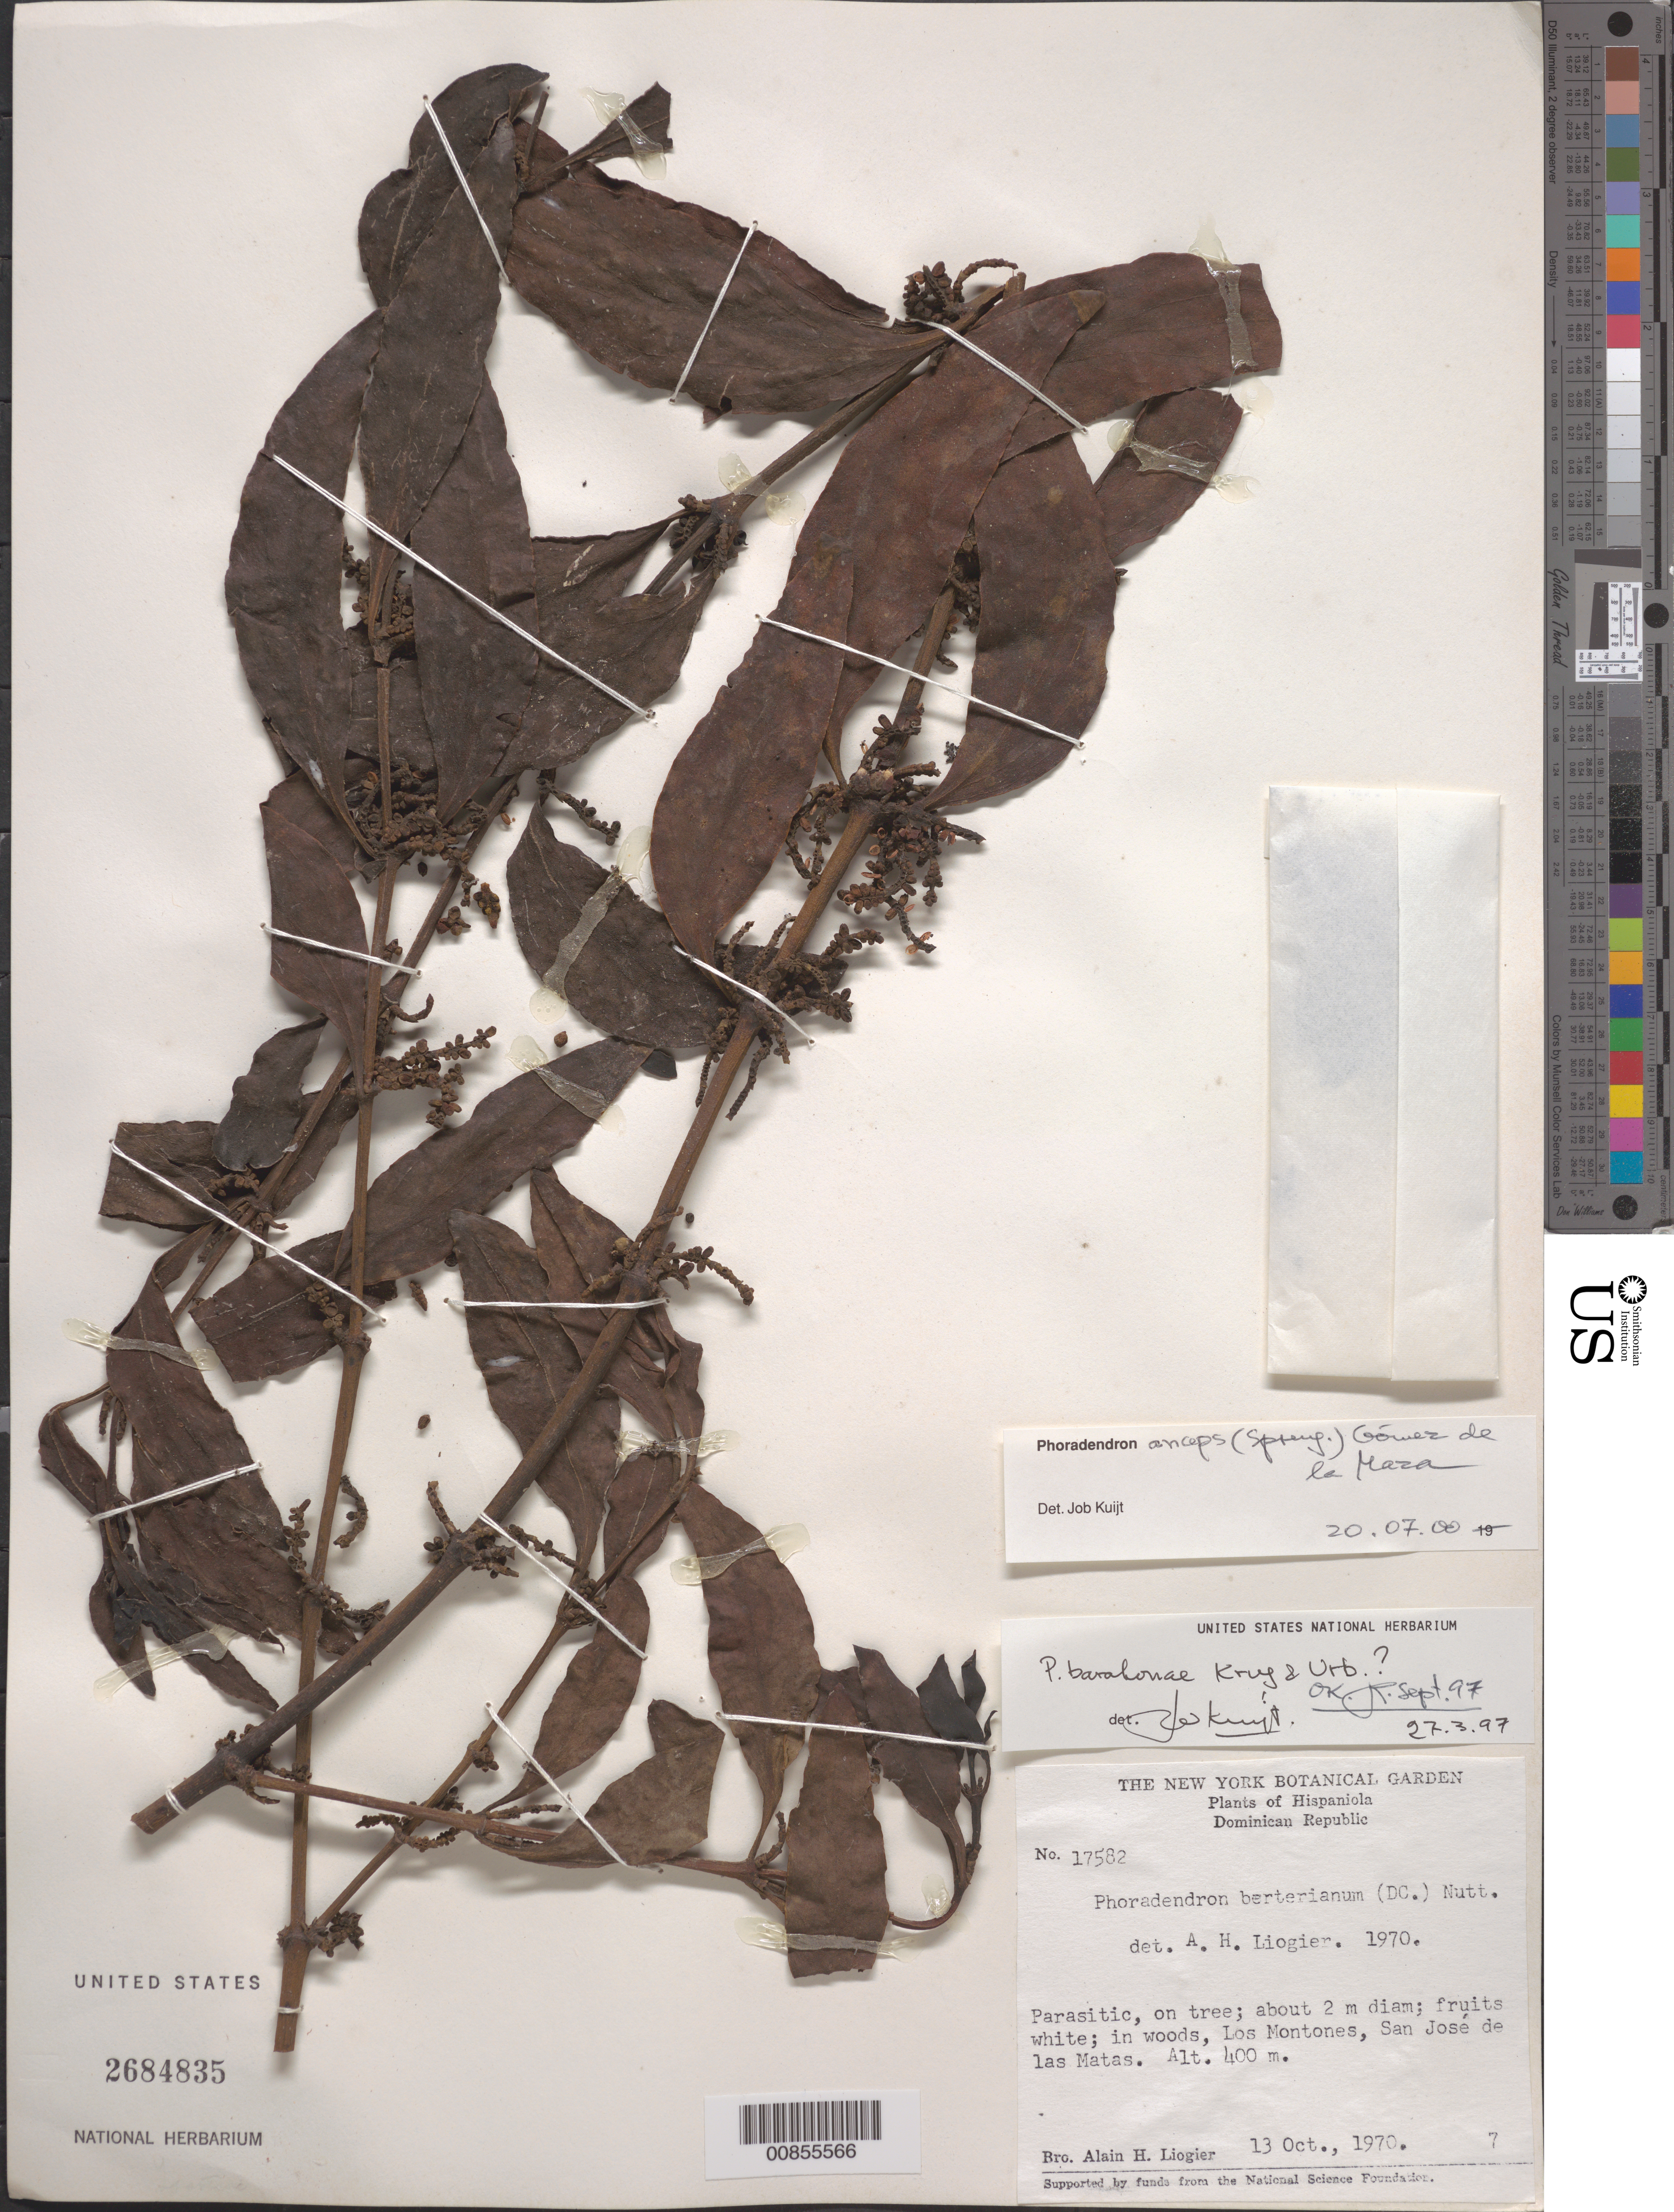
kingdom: Plantae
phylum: Tracheophyta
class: Magnoliopsida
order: Santalales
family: Viscaceae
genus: Phoradendron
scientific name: Phoradendron anceps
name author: (Spreng.) M. Gómez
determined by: Kuijt, Job, (CANADA)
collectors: A. H. Liogier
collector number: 17582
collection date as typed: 13 Oct 1970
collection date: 1970-10-13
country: Dominican Republic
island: Hispaniola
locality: Los Montones, San José de las Matas.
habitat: On tree; about 2 m diam. In woods.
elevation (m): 400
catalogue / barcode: US 2684835